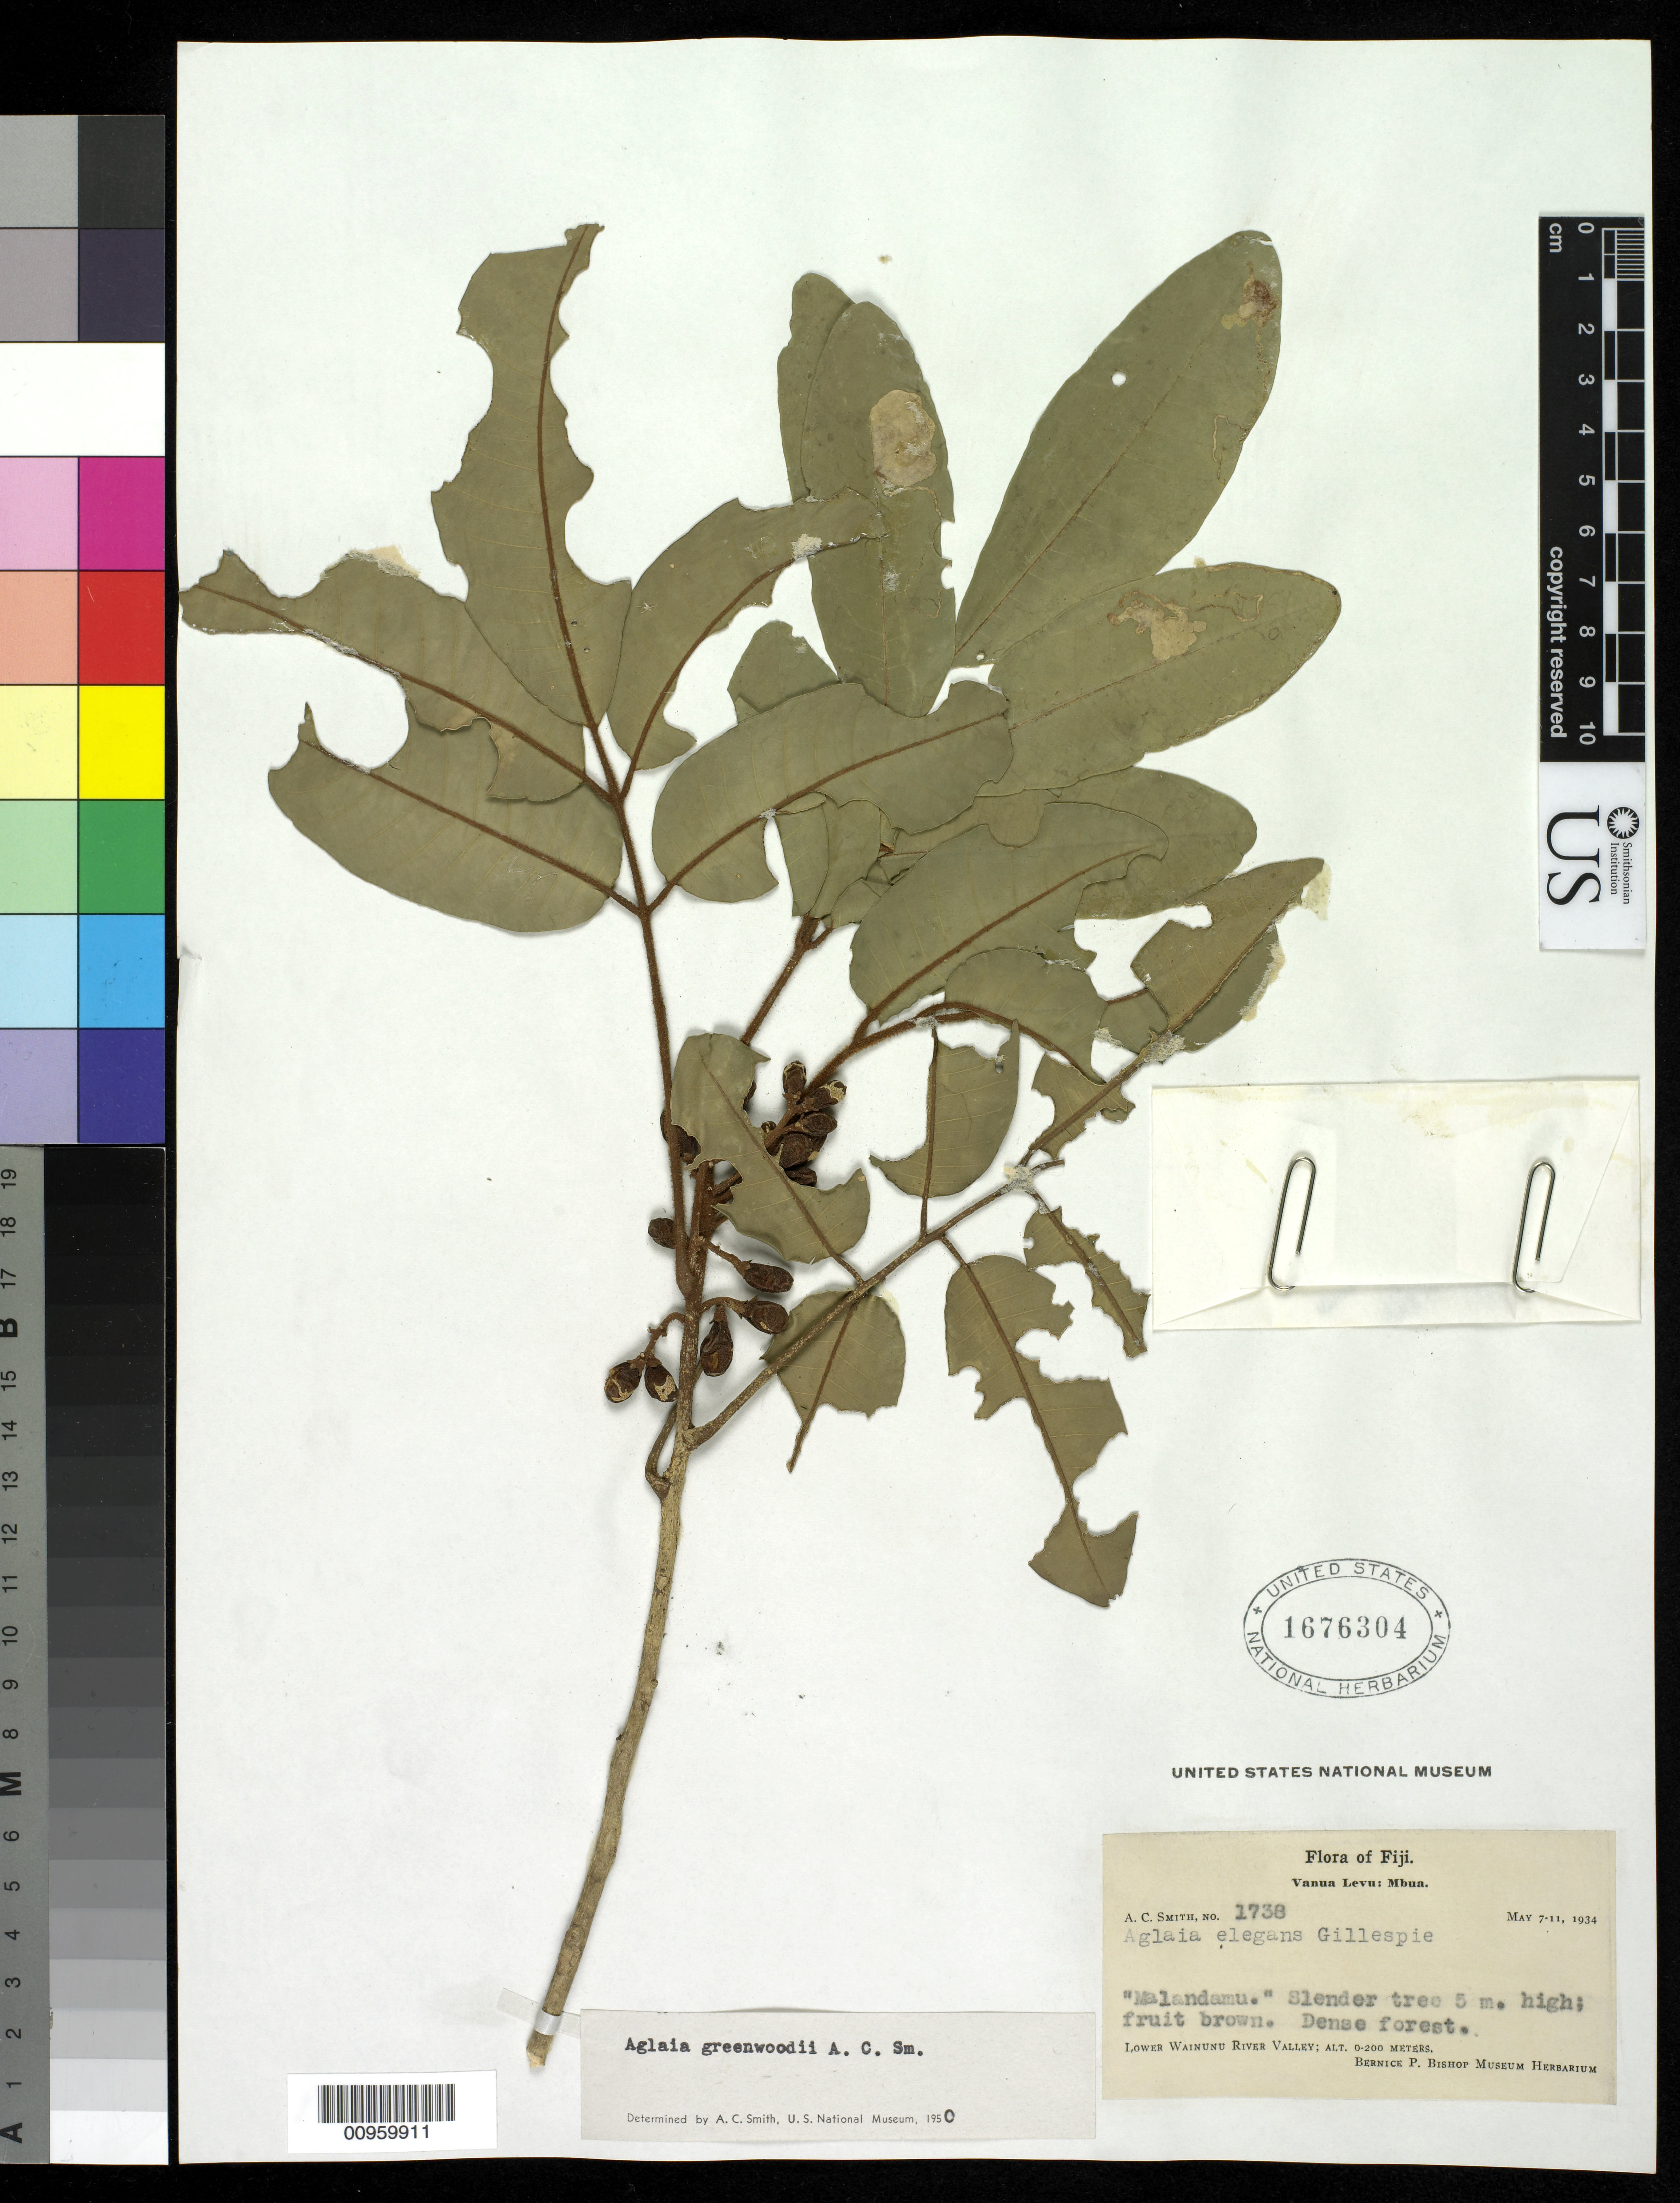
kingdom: Plantae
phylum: Tracheophyta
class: Magnoliopsida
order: Sapindales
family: Meliaceae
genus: Aglaia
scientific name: Aglaia basiphylla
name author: A. Gray in Wilkes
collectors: C. A. Smith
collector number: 1738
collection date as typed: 07 May 1934 to 11 May 1934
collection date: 1934-05-07/1934-05-11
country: Fiji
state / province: Northern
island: Vanua Levu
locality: Mbua, Lower Wainunu River Valley; dense forest.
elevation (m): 0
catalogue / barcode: US 1676304